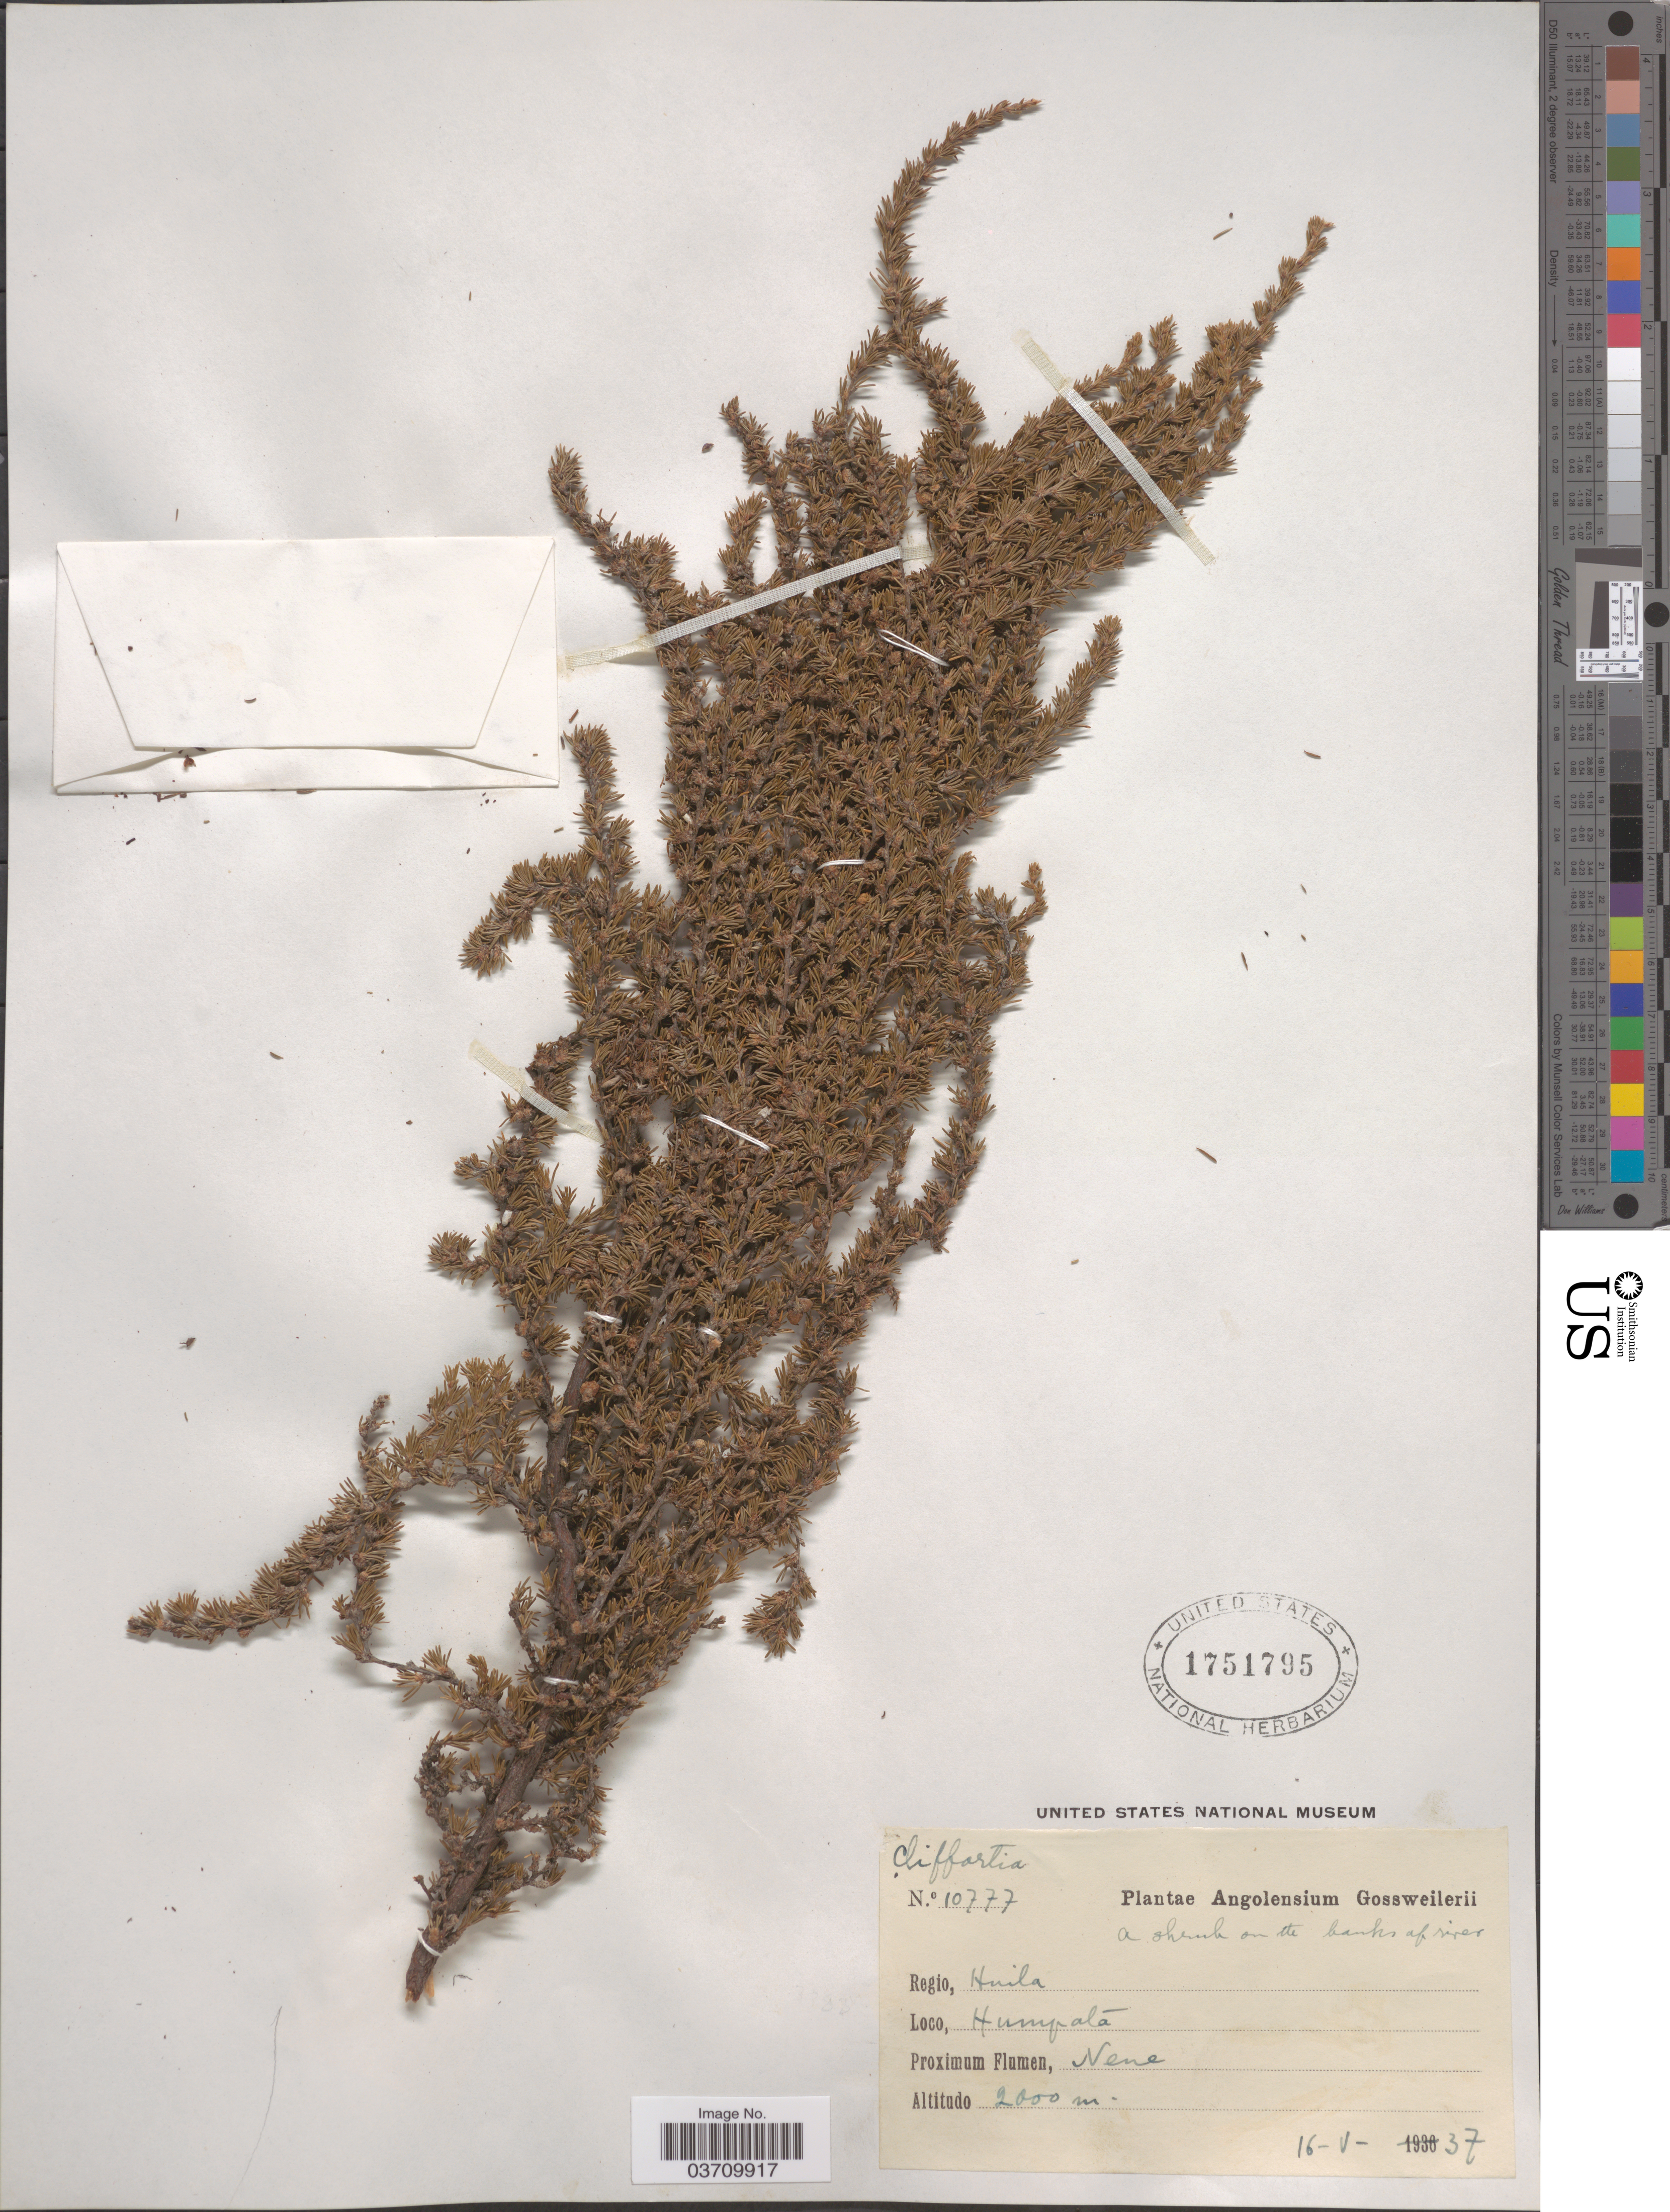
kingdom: Plantae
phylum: Tracheophyta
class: Magnoliopsida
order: Rosales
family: Rosaceae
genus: Cliffortia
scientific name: Cliffortia sp.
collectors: -. Gossweiler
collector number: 10777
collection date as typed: Transcribed d/m/y: 16/5/37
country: Angola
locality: Regio, Huila. Humpata. Nene.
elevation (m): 2000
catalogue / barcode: US 1751795